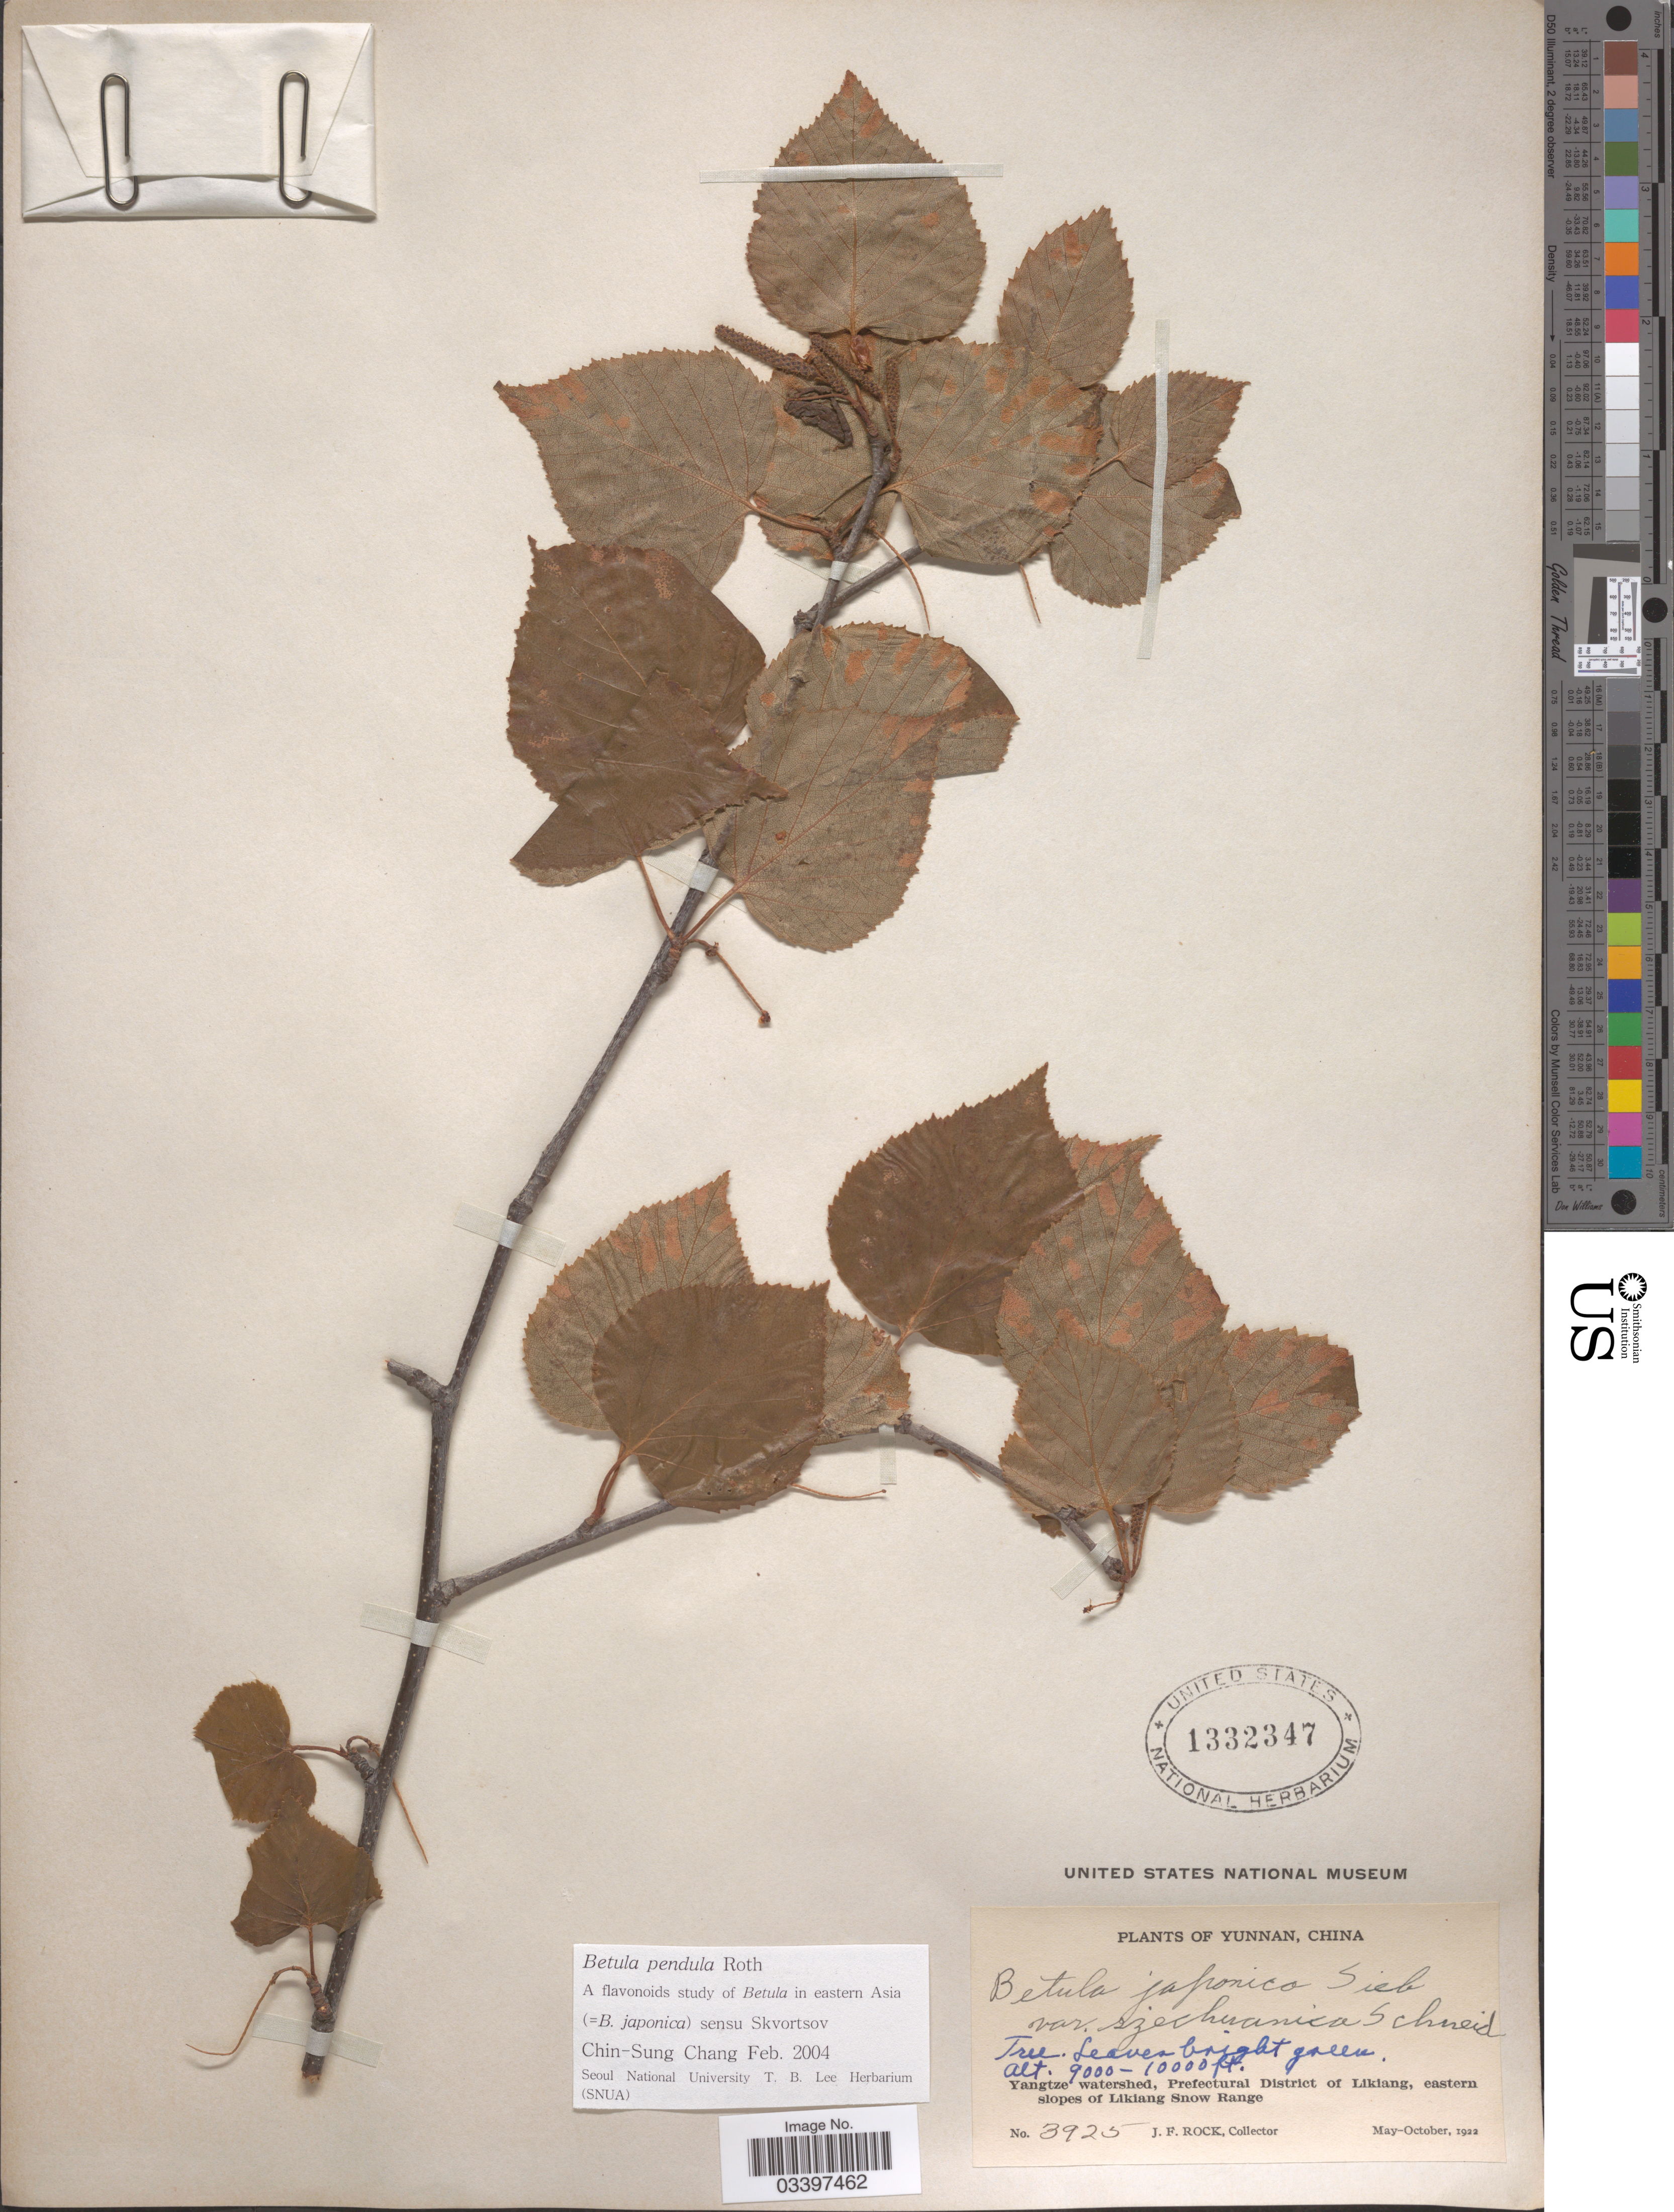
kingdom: Plantae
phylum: Tracheophyta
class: Magnoliopsida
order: Fagales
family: Betulaceae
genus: Betula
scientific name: Betula pendula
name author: Roth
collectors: J. Rock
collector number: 3925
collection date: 1922-05/1922-10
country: China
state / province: Yunnan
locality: Yangtze watershed, Prefectural District of Likiang, eastern slopes of Likiang Snow Range.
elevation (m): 2743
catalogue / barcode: US 1332347